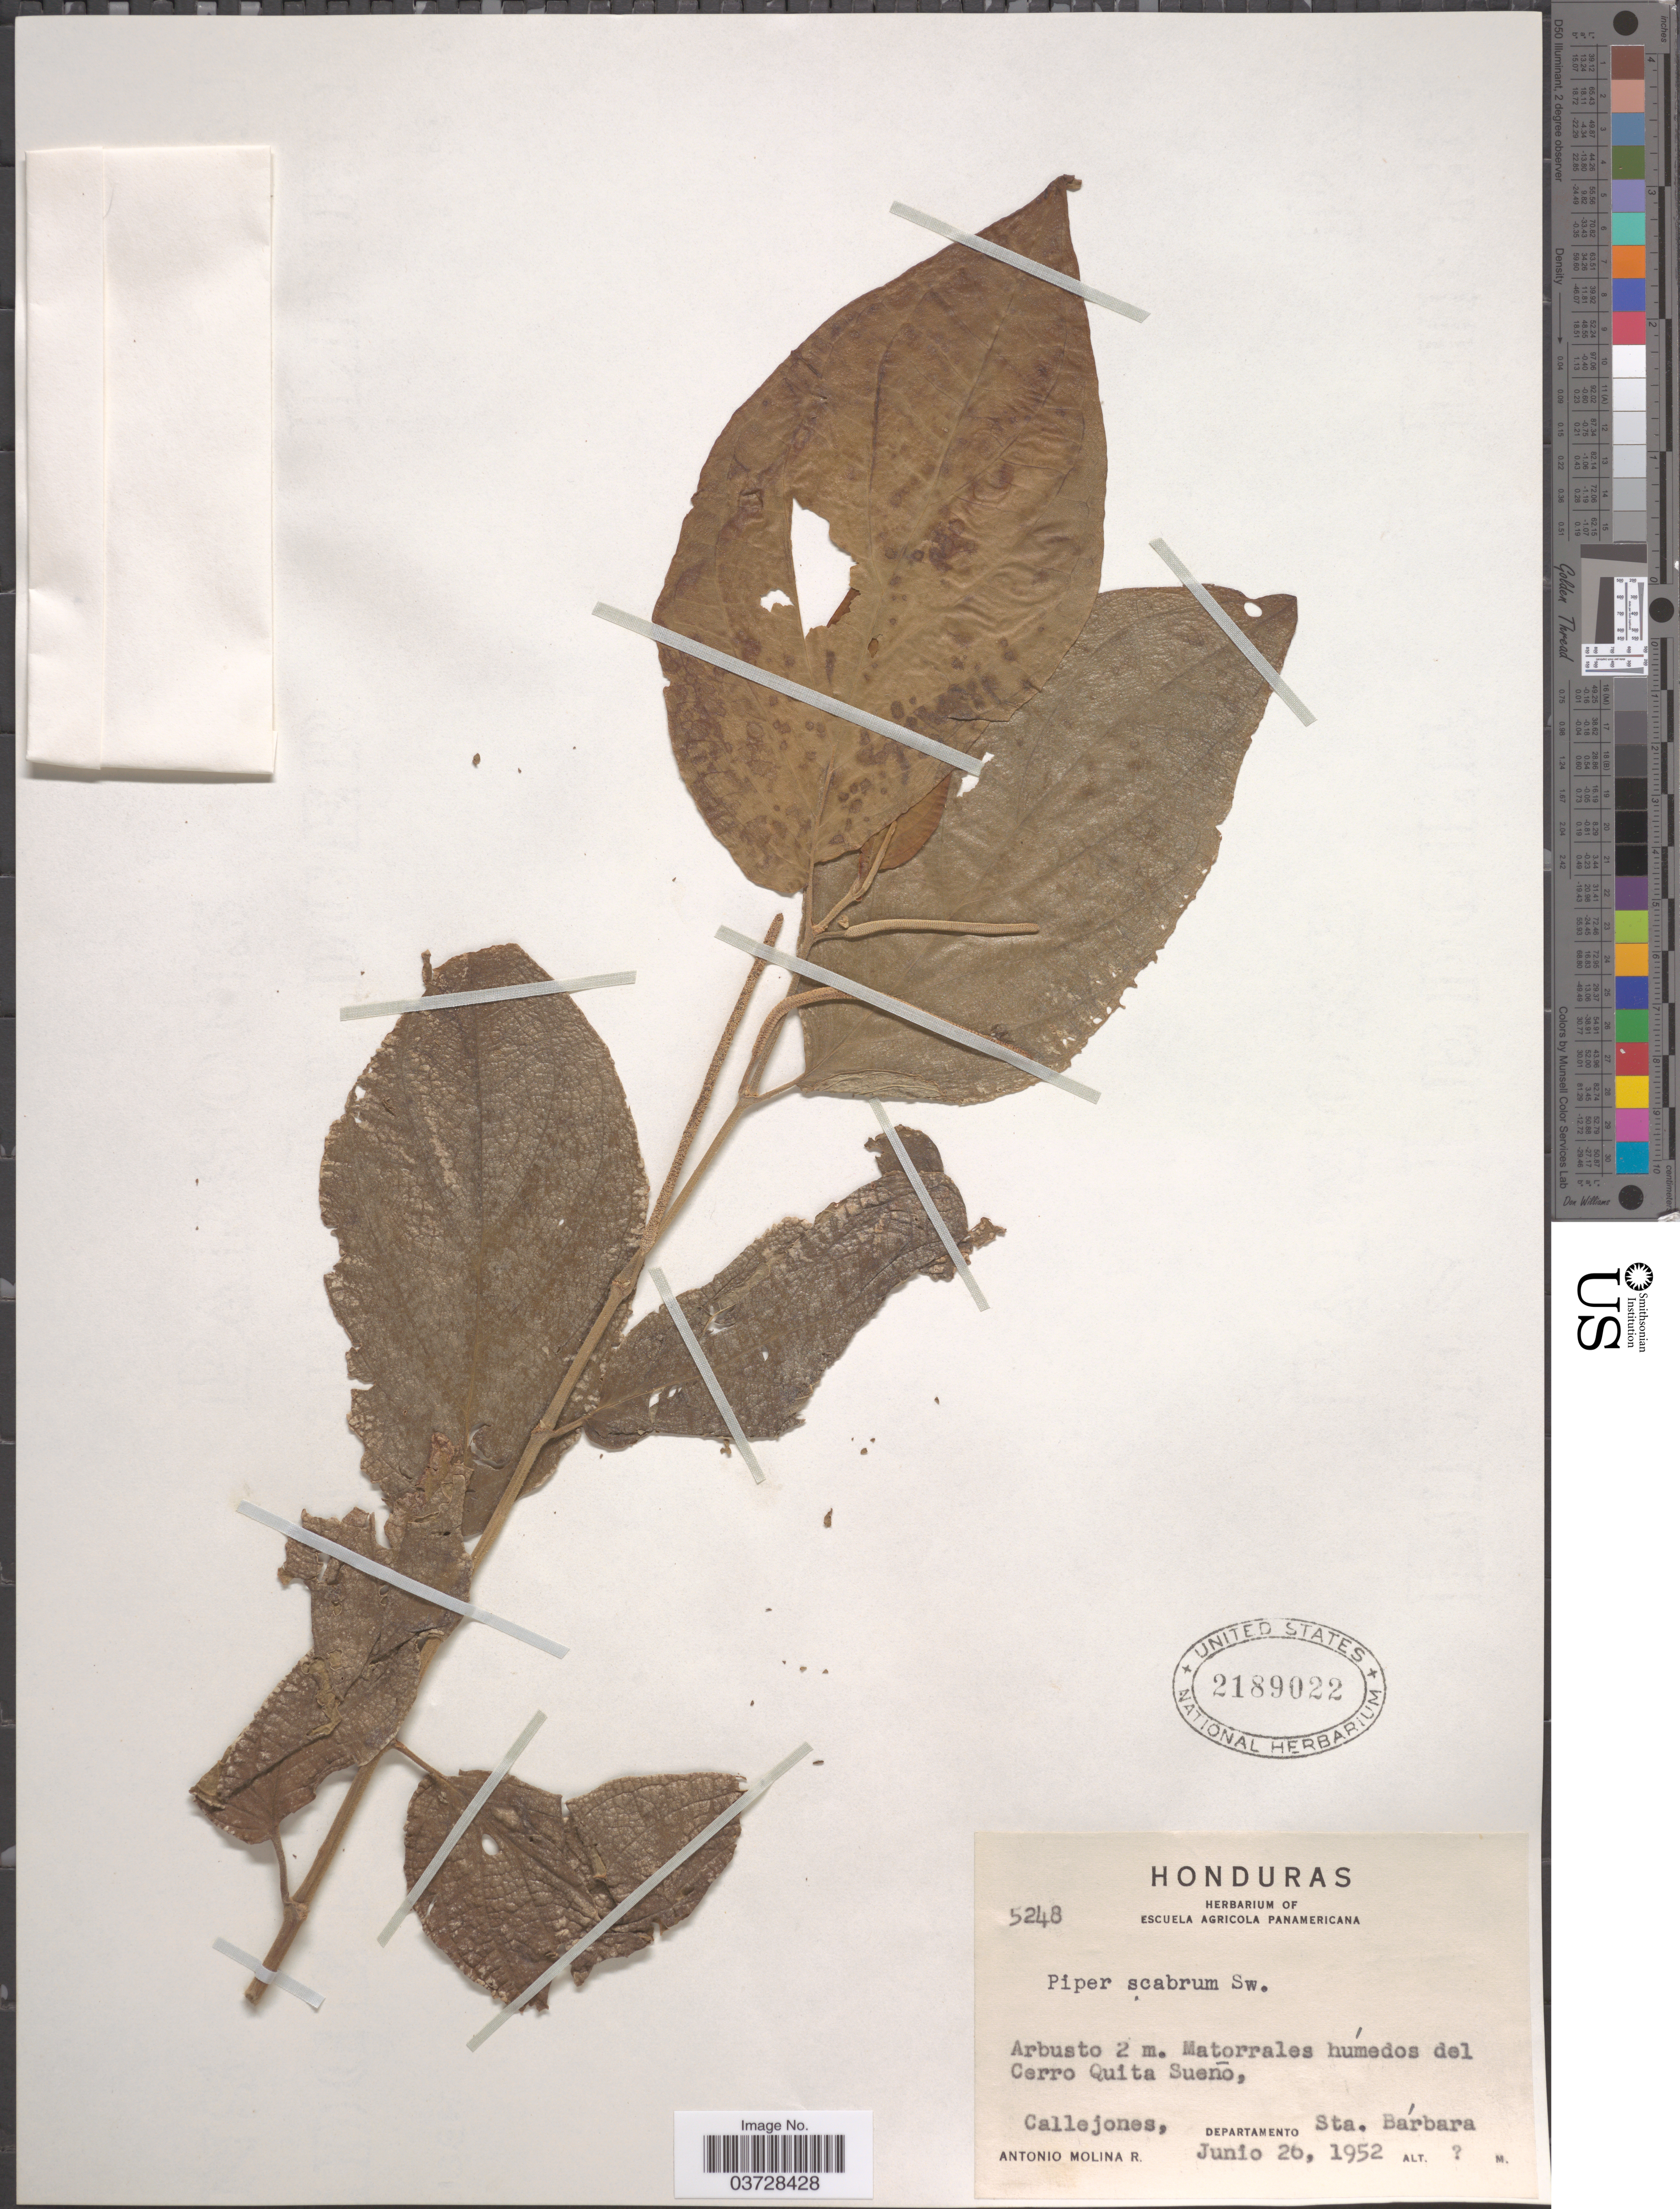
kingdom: Plantae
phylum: Tracheophyta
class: Magnoliopsida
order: Piperales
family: Piperaceae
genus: Piper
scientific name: Piper scabrum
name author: Sw.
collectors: A. Molina R.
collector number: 5248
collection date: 1952-06-26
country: Honduras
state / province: Santa Barbara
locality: Matorrales humedos del Cerro Quita Sueño. Callejones, Departamento Sta. Bárbara.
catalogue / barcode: US 2189022